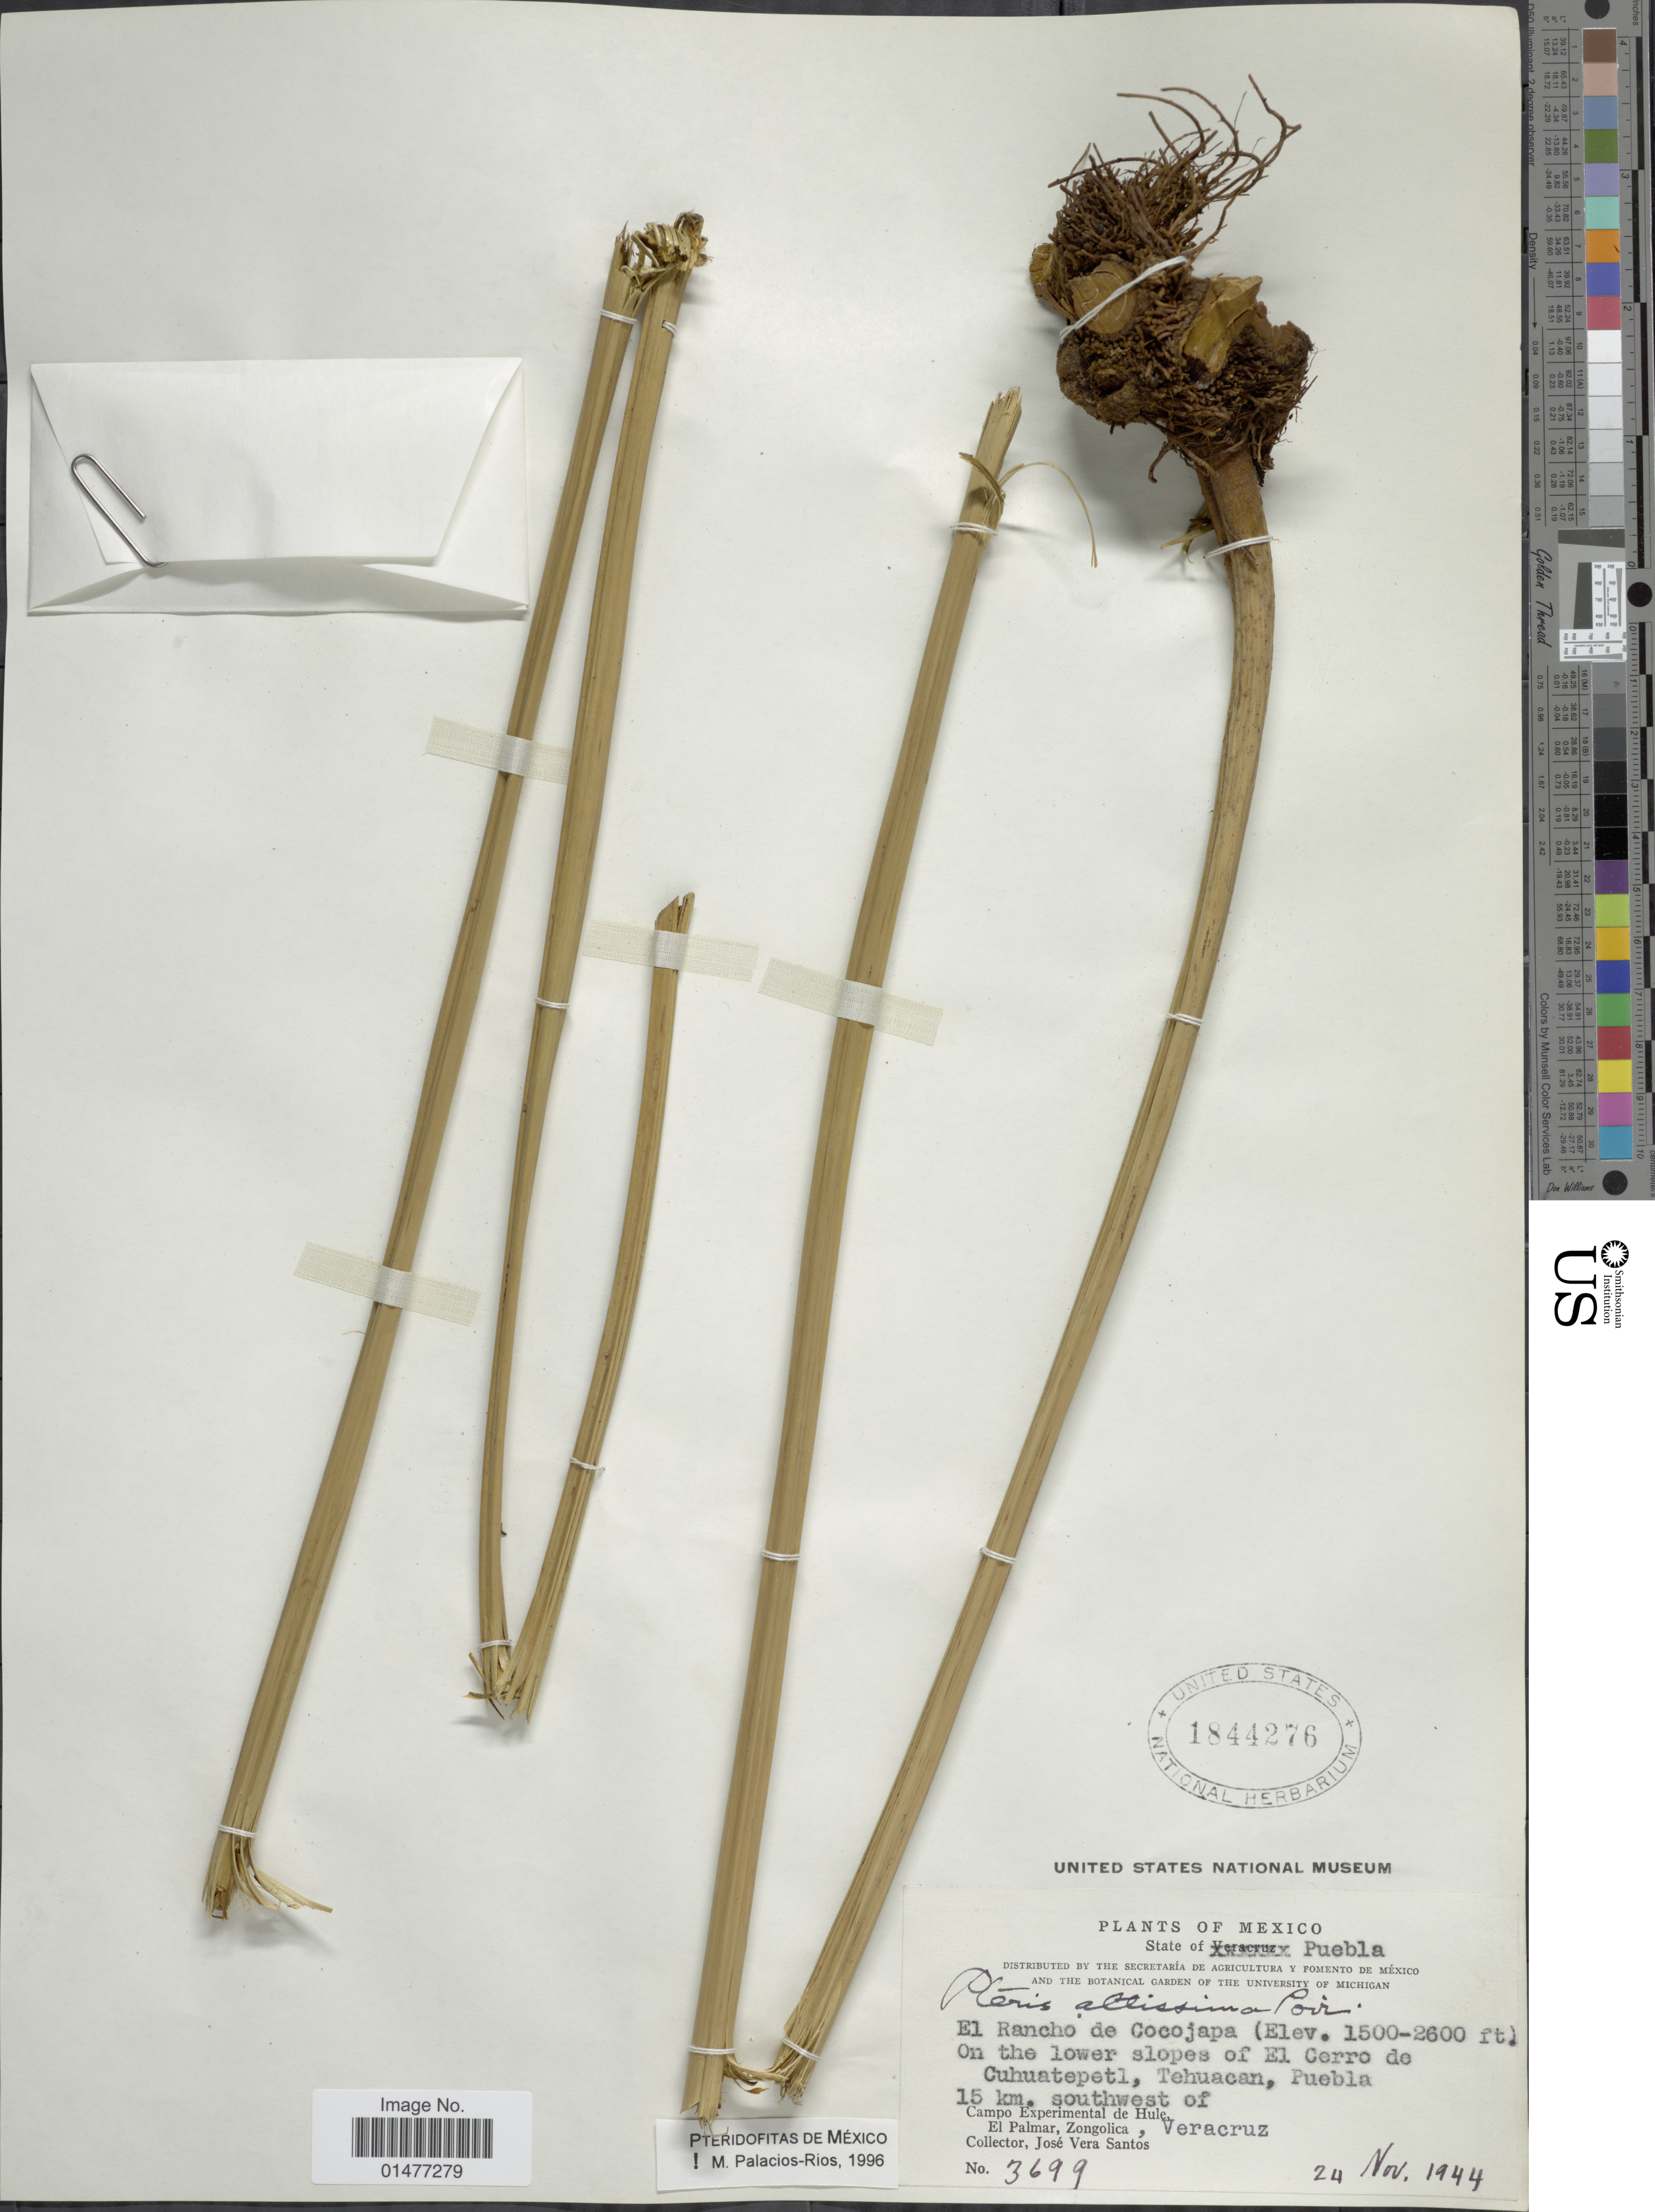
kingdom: Plantae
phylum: Tracheophyta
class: Polypodiopsida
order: Polypodiales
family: Pteridaceae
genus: Pteris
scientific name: Pteris altissima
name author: Poir.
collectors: J. V. Santos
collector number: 3699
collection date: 1944-11-24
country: Mexico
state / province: Puebla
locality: Plants of Mexico, El Rancho de Cocojapa, on the lower slopes of El Cerro de Cuhuatepetl, Tehuacan, Puebla 15 km. southwest of Campo Experimental de Hule, El Palmar Zongolica, Veracruz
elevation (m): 457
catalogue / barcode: US 1844276